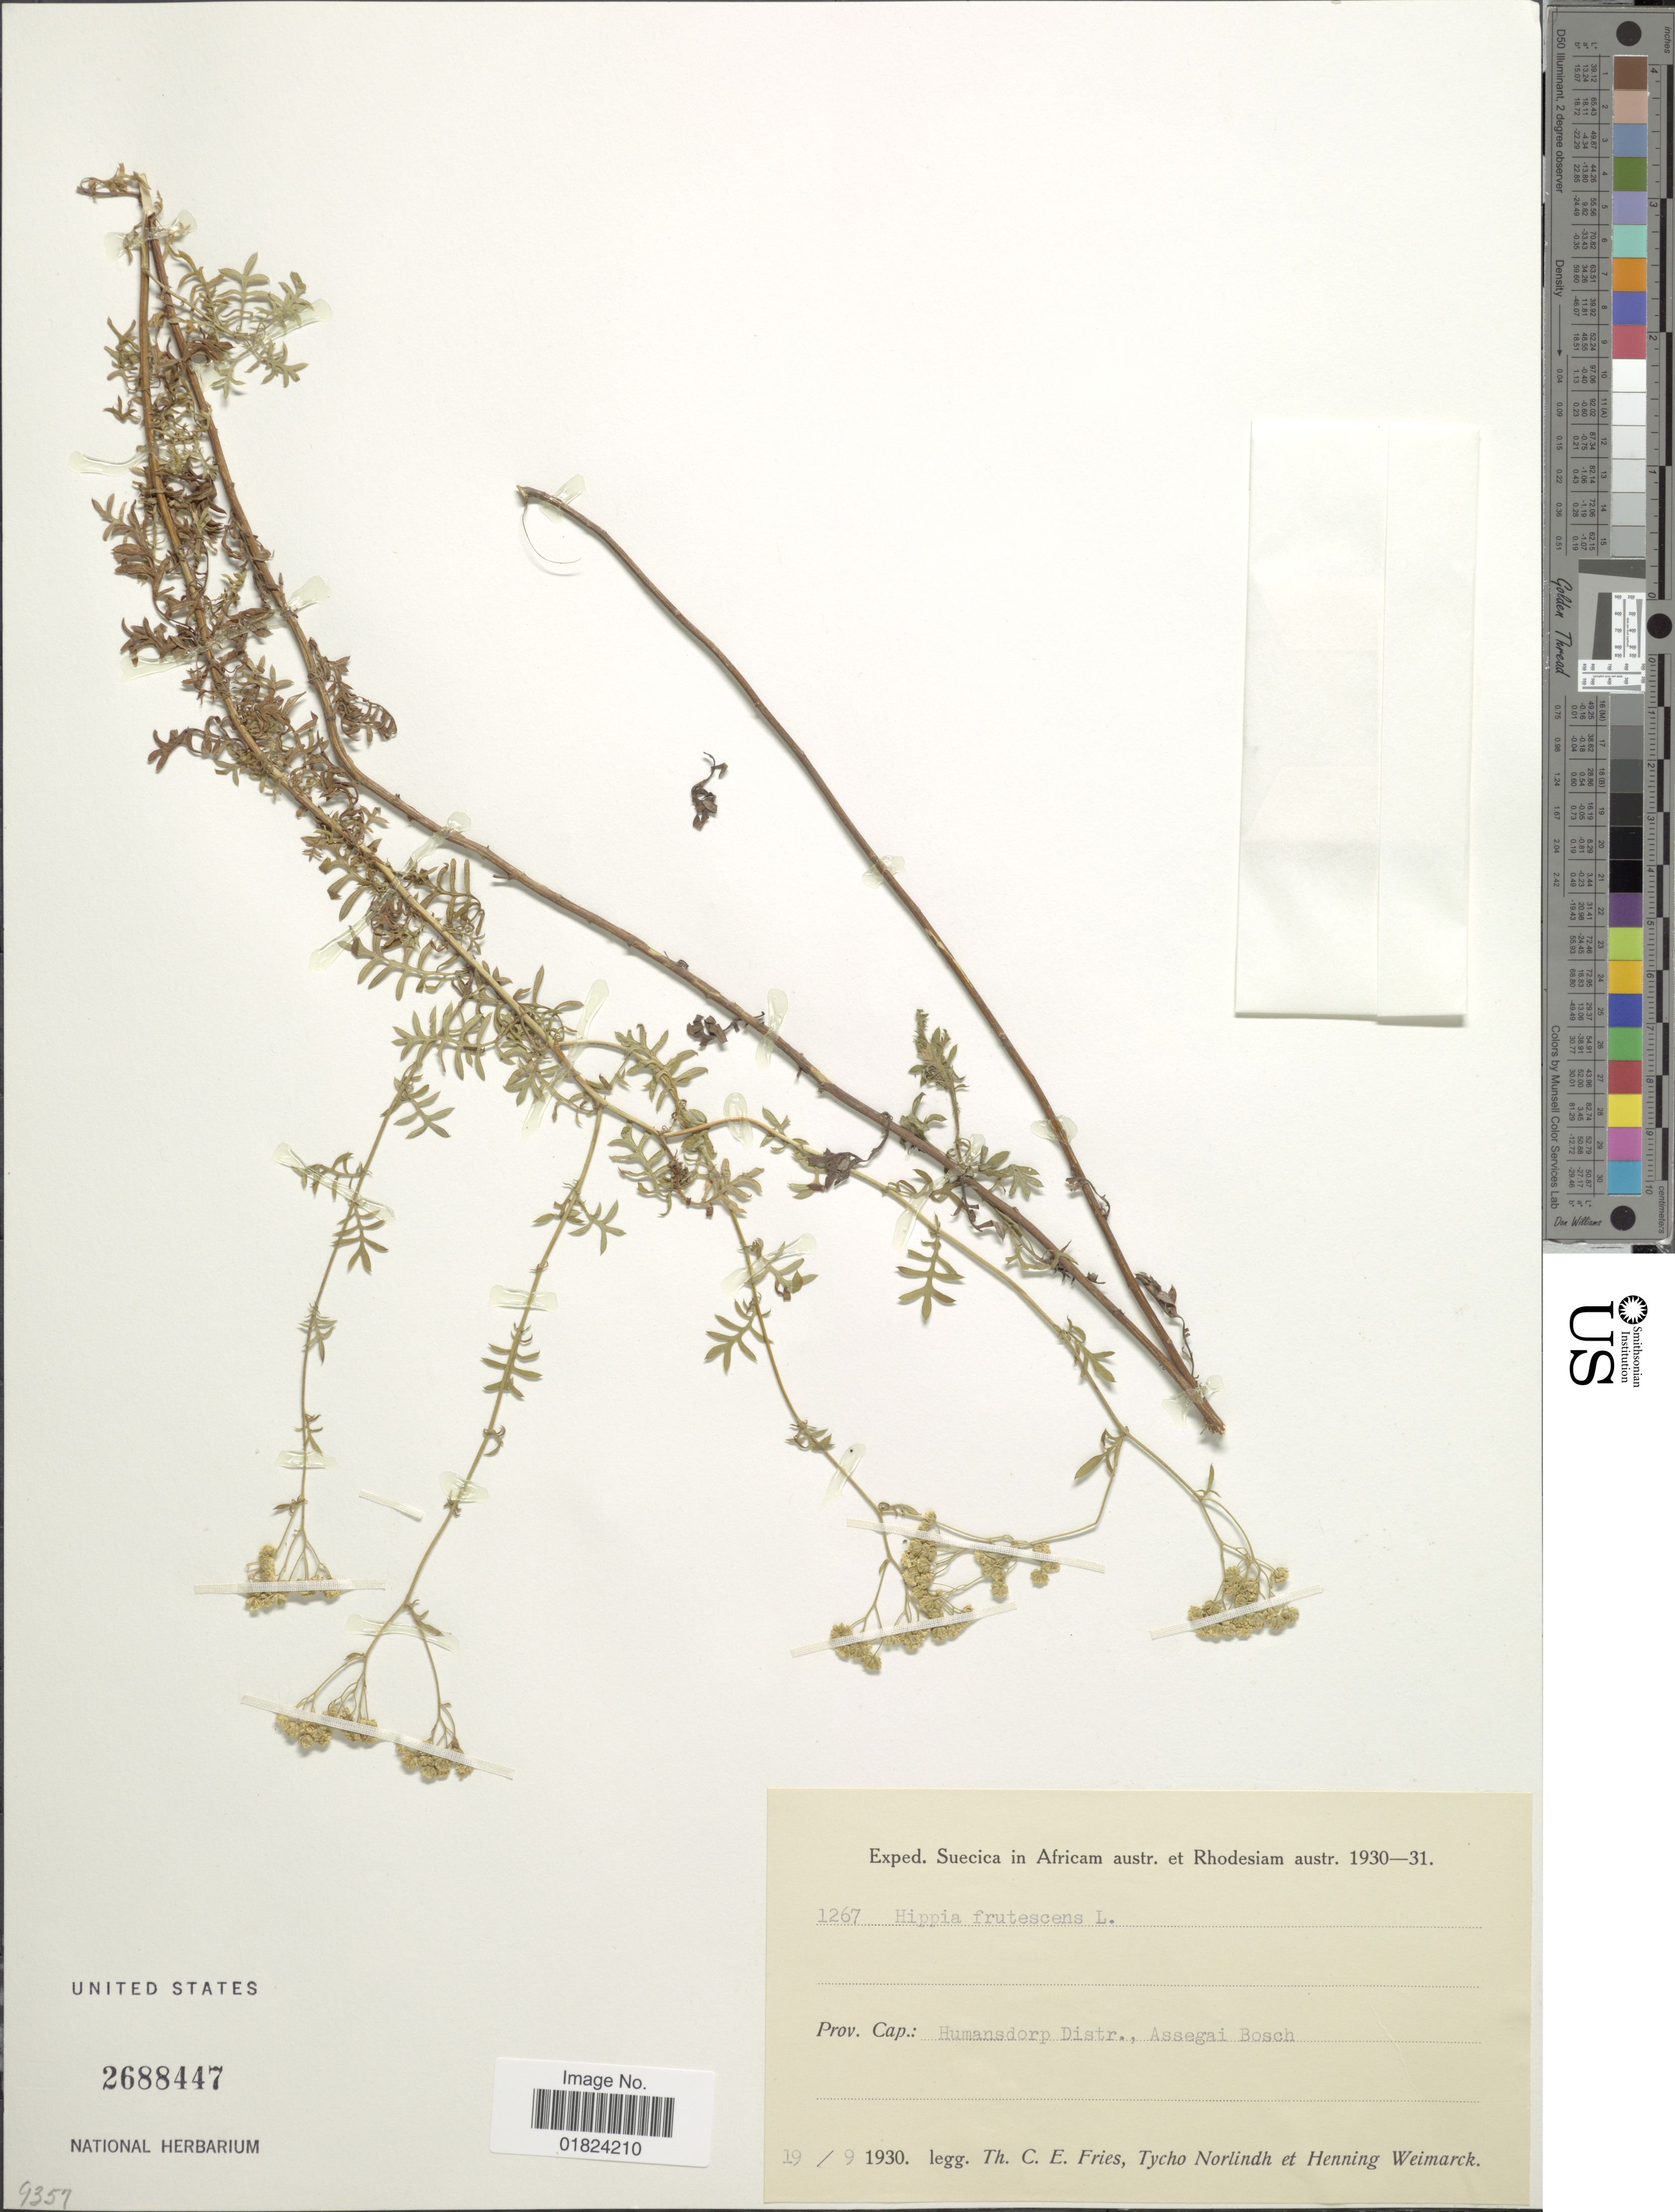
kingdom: Plantae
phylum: Tracheophyta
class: Magnoliopsida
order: Asterales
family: Asteraceae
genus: Hippia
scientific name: Hippia frutescens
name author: L.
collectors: T. C. E. Fries, N. T. Norlindh & H. Weimarck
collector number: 1267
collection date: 1930-09-19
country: South Africa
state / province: Eastern Cape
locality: Humansdorp Distr., Assegai Bosch.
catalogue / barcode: US 2688447